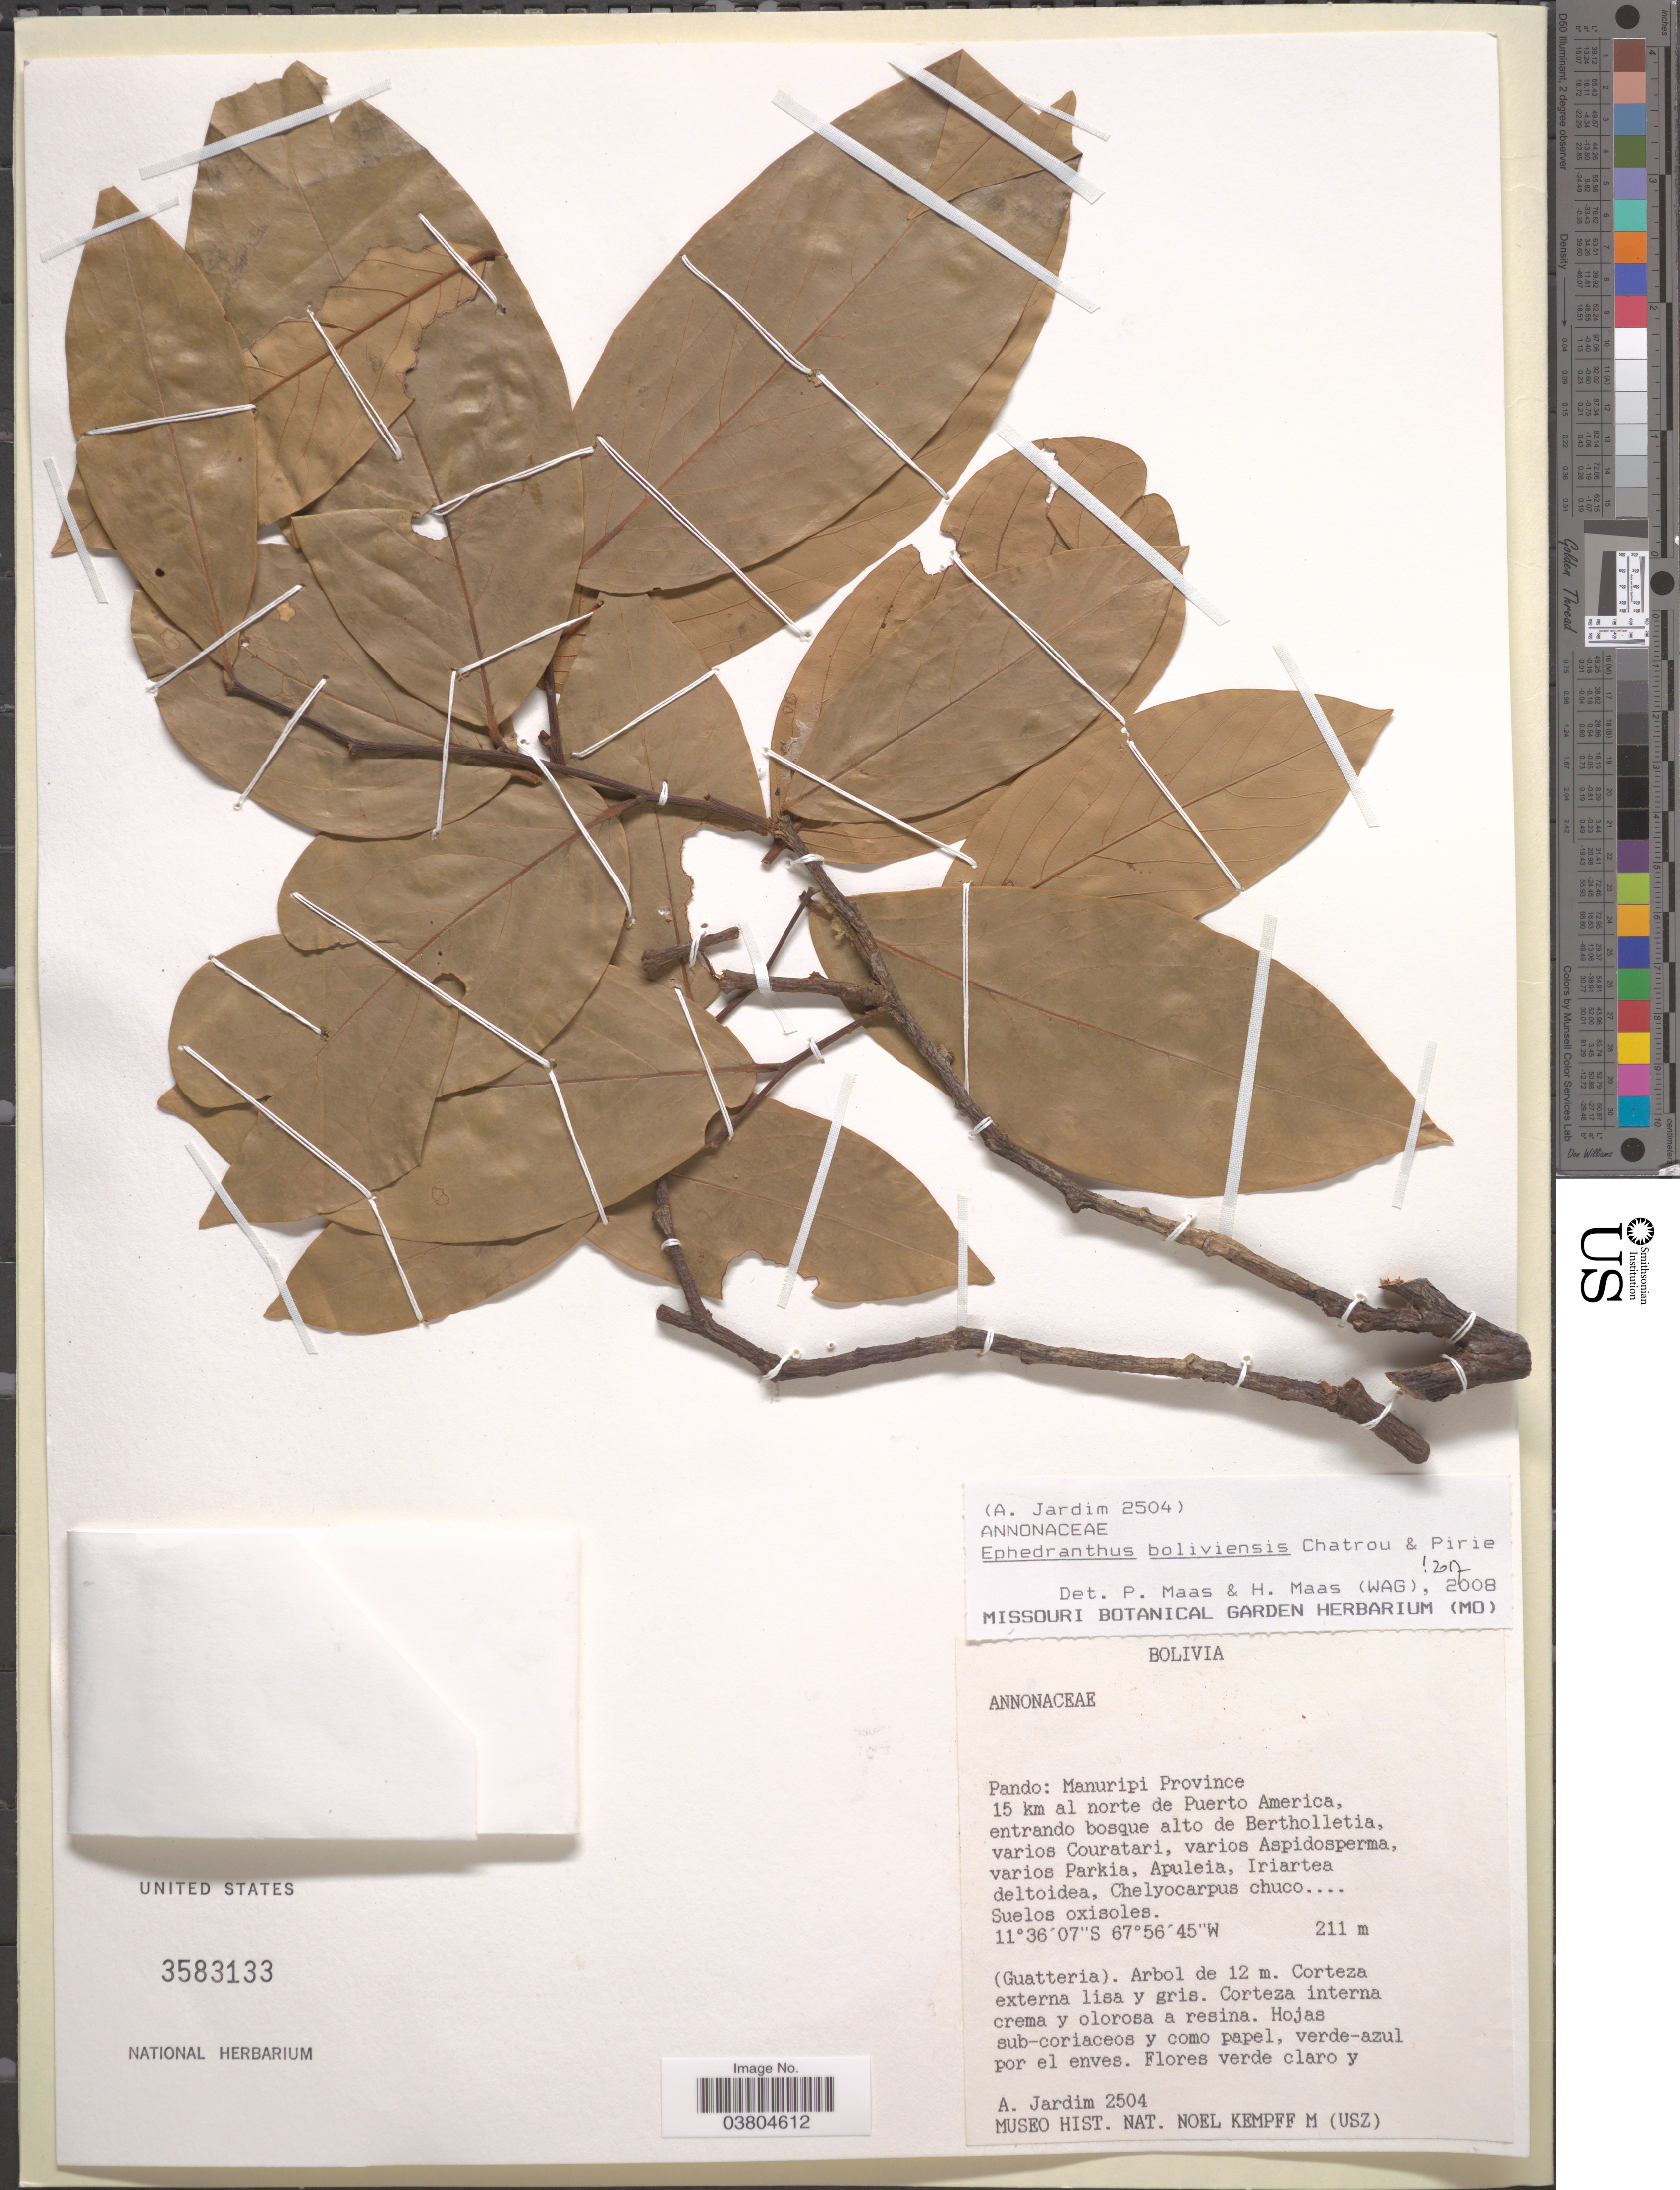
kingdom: Plantae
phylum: Tracheophyta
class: Magnoliopsida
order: Magnoliales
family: Annonaceae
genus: Ephedranthus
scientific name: Ephedranthus boliviensis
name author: Chatrou & Pirie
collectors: A. Jardim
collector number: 2504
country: Bolivia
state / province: Pando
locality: Manuripi Province. 15 km al norte de Puerto America.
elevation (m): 211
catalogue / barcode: US 3583133